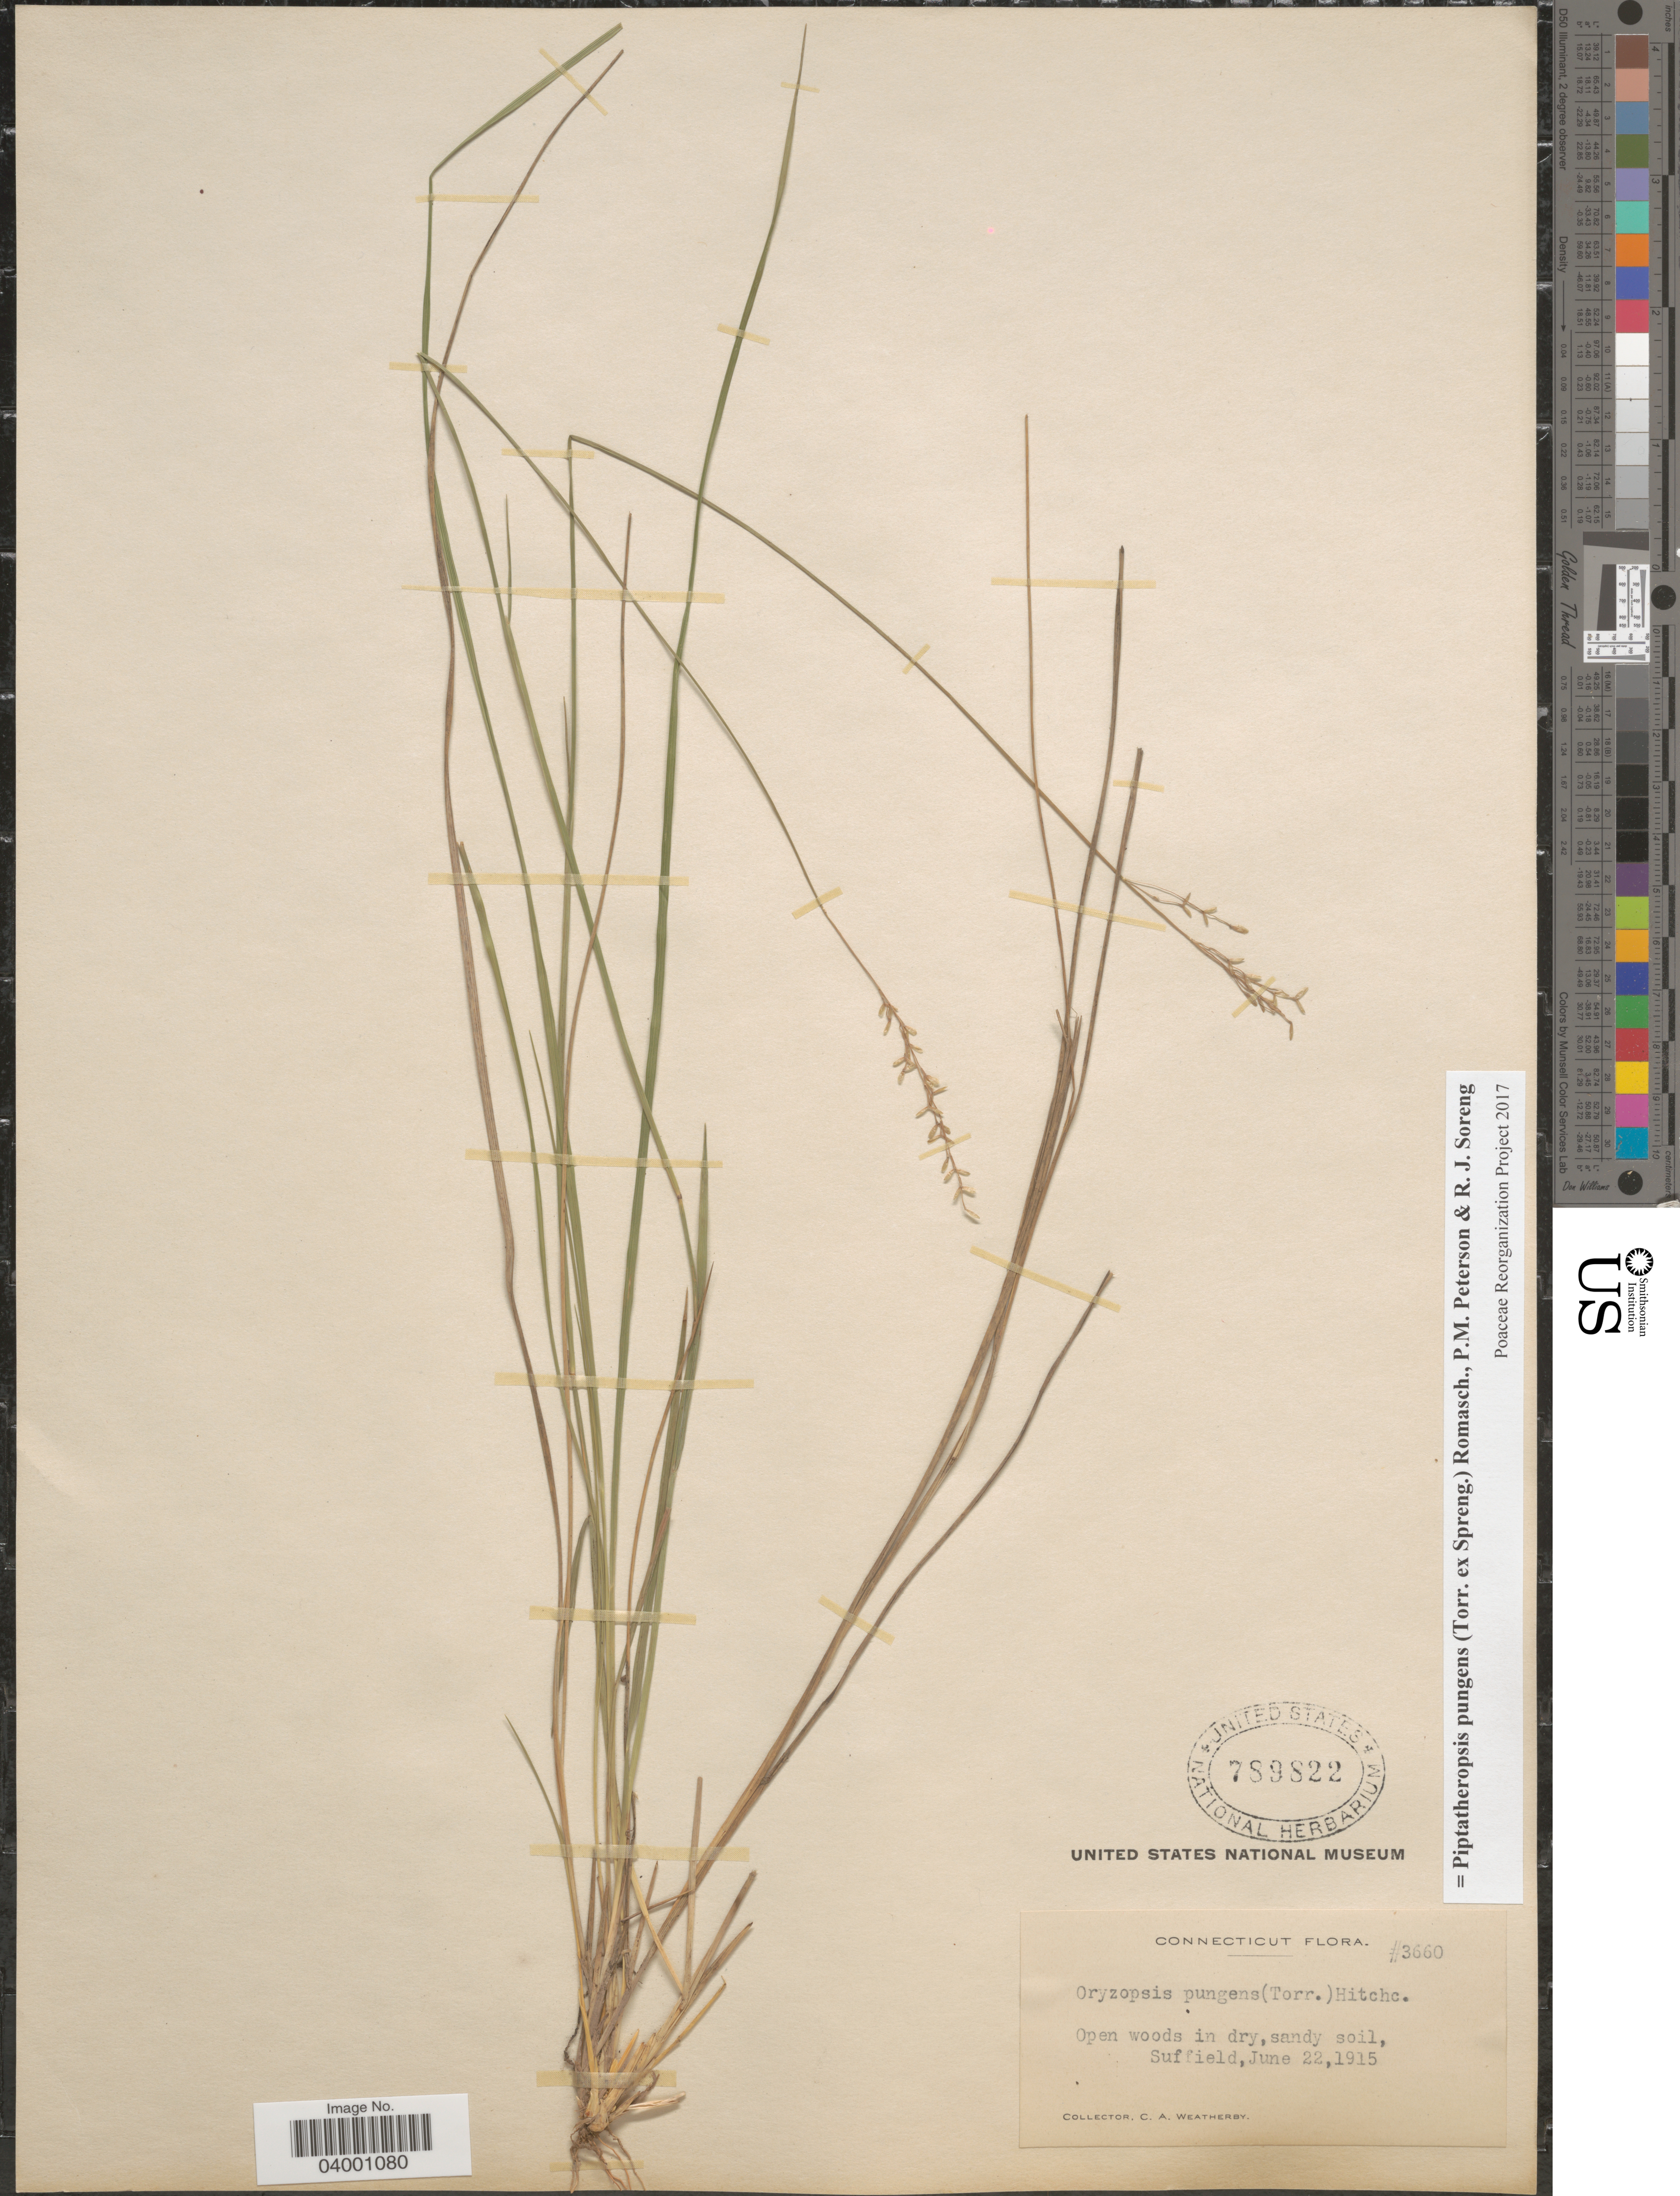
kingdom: Plantae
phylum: Tracheophyta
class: Liliopsida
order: Poales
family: Poaceae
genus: Piptatheropsis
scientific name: Piptatheropsis pungens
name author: (Torr. ex Spreng.) Romasch. et al.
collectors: C. A. Weatherby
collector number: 3660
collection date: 1915-06-22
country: United States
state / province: Connecticut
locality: Suffield.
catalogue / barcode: US 789822